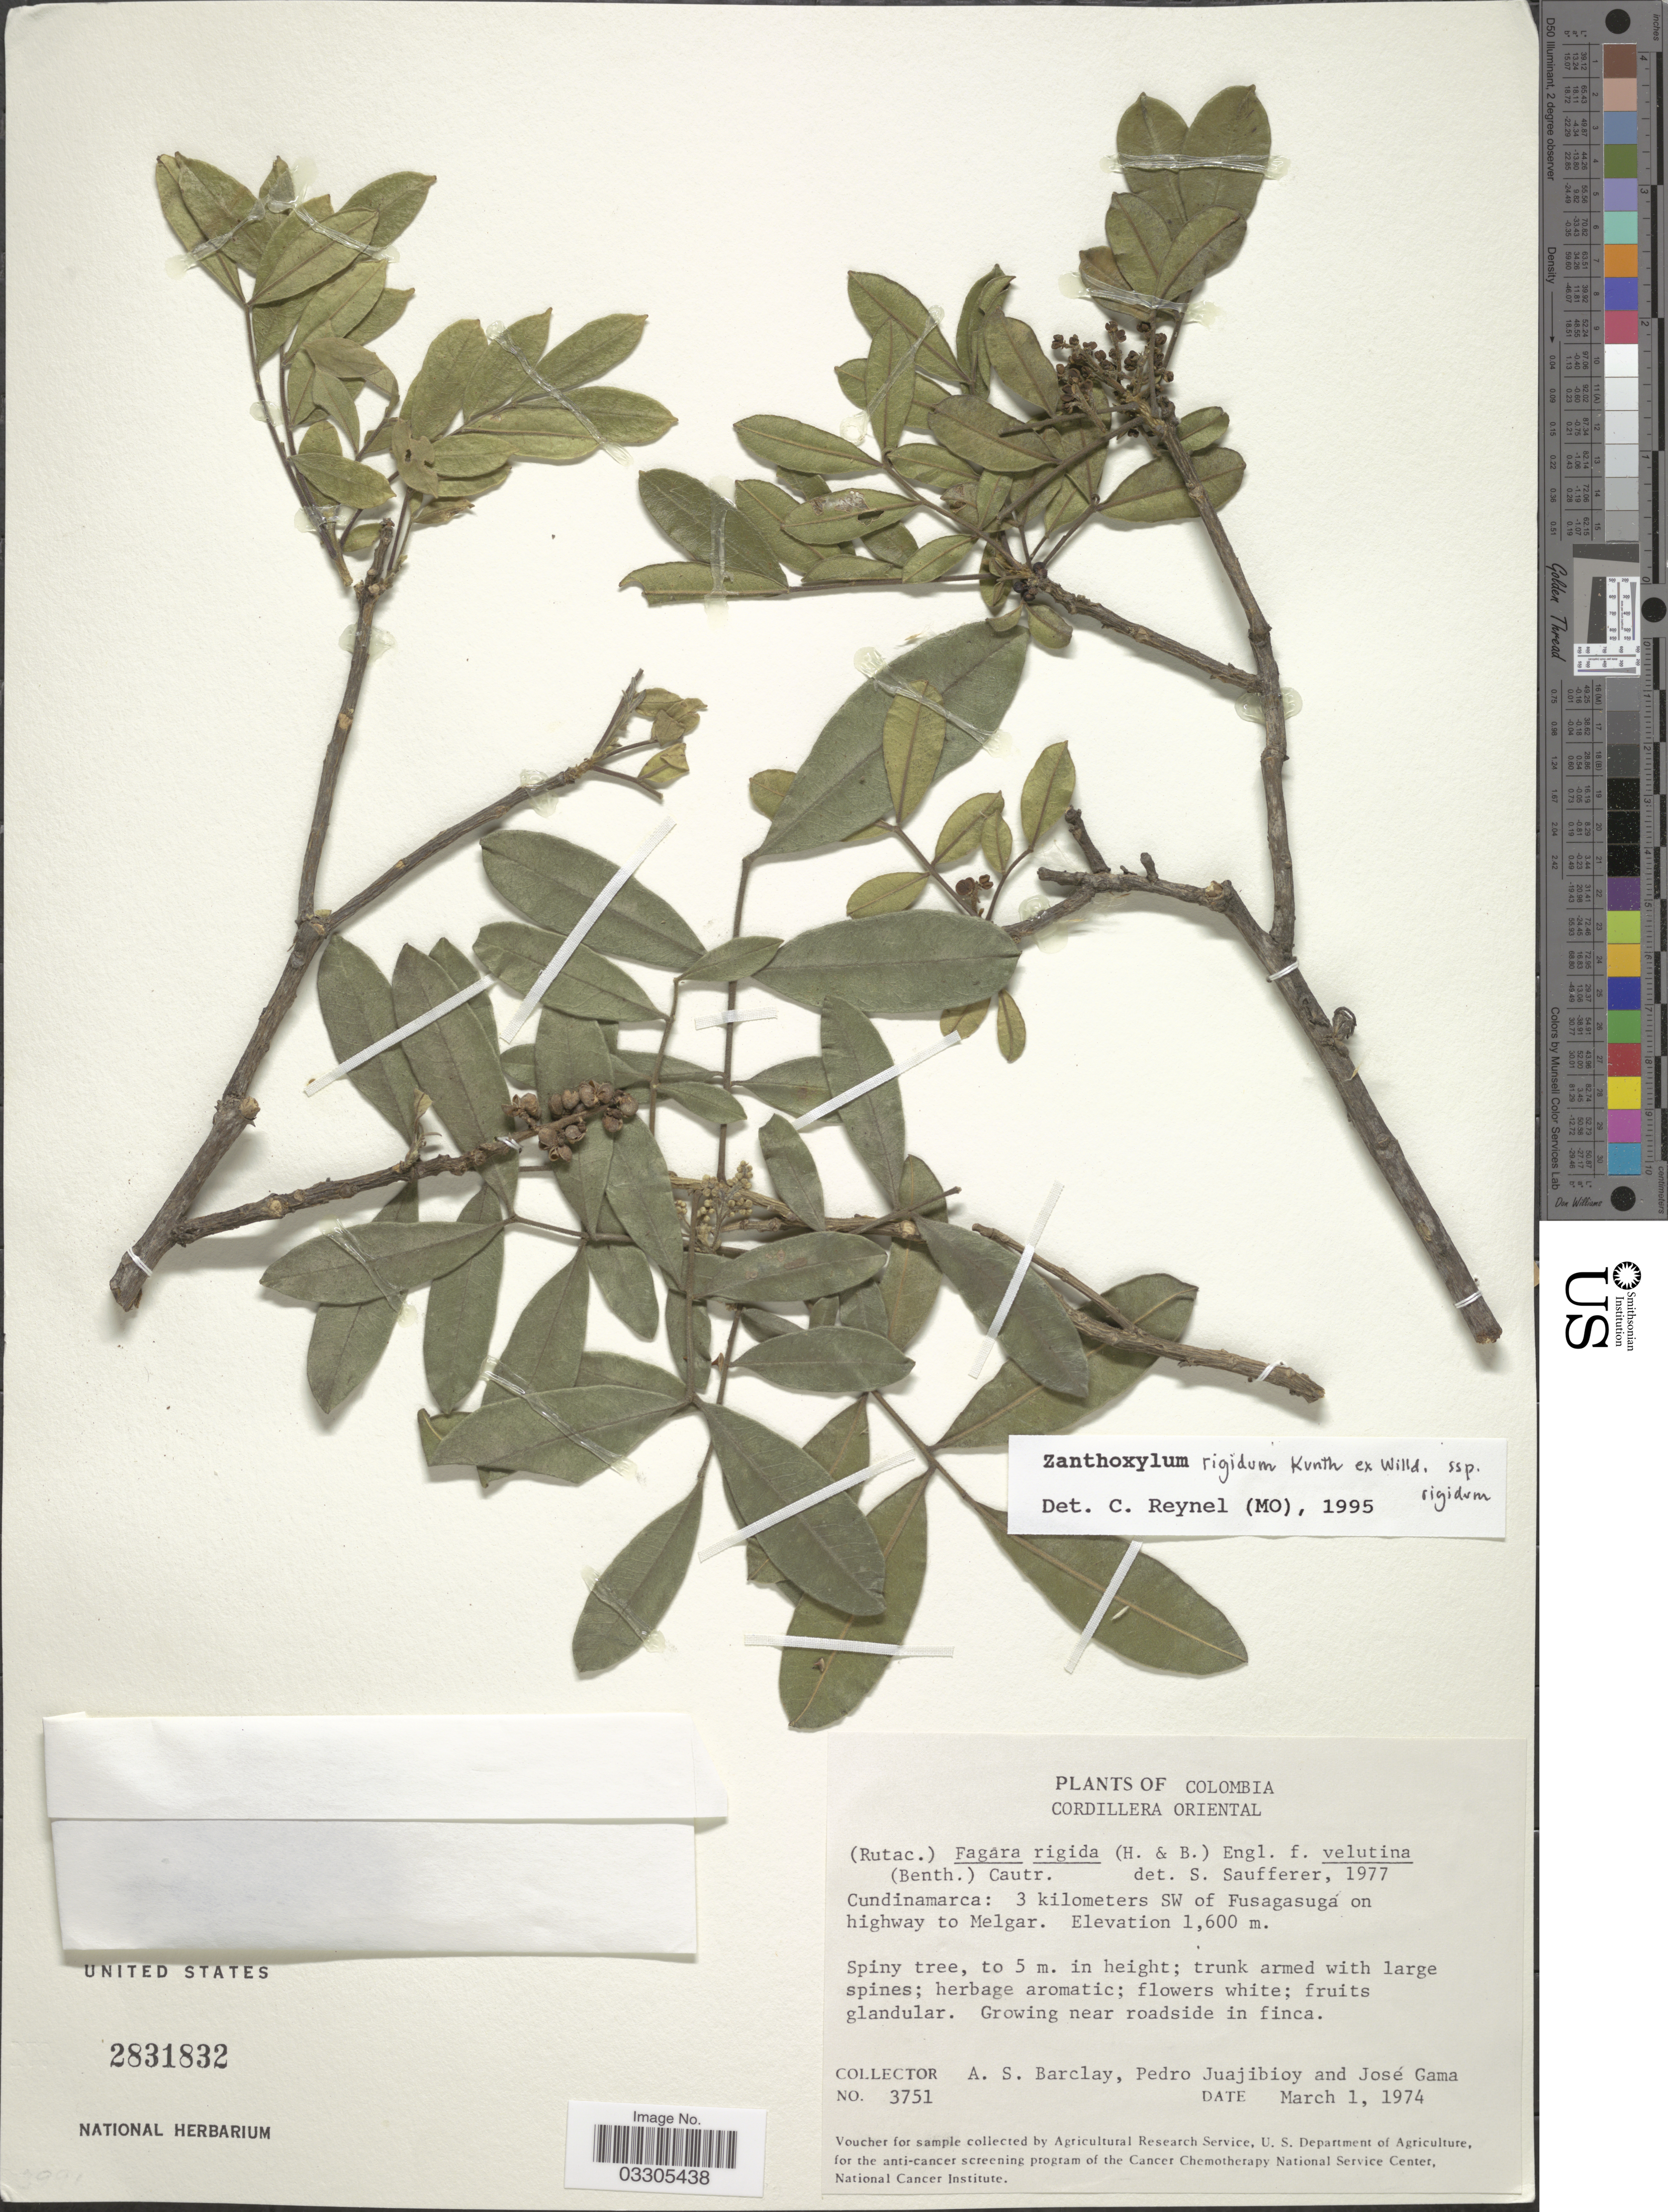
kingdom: Plantae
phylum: Tracheophyta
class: Magnoliopsida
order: Sapindales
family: Rutaceae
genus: Zanthoxylum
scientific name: Zanthoxylum rigidum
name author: Humb. & Bonpl. ex Willd.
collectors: A. S. Barclay, P. Juajibioy & J. Gama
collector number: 3751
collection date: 1974-03-01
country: Colombia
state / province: Cundinamarca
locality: Cundinamarca: 3 kilometers SW of Fusagasugá on highway to Melgar.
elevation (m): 1600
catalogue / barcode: US 2831832